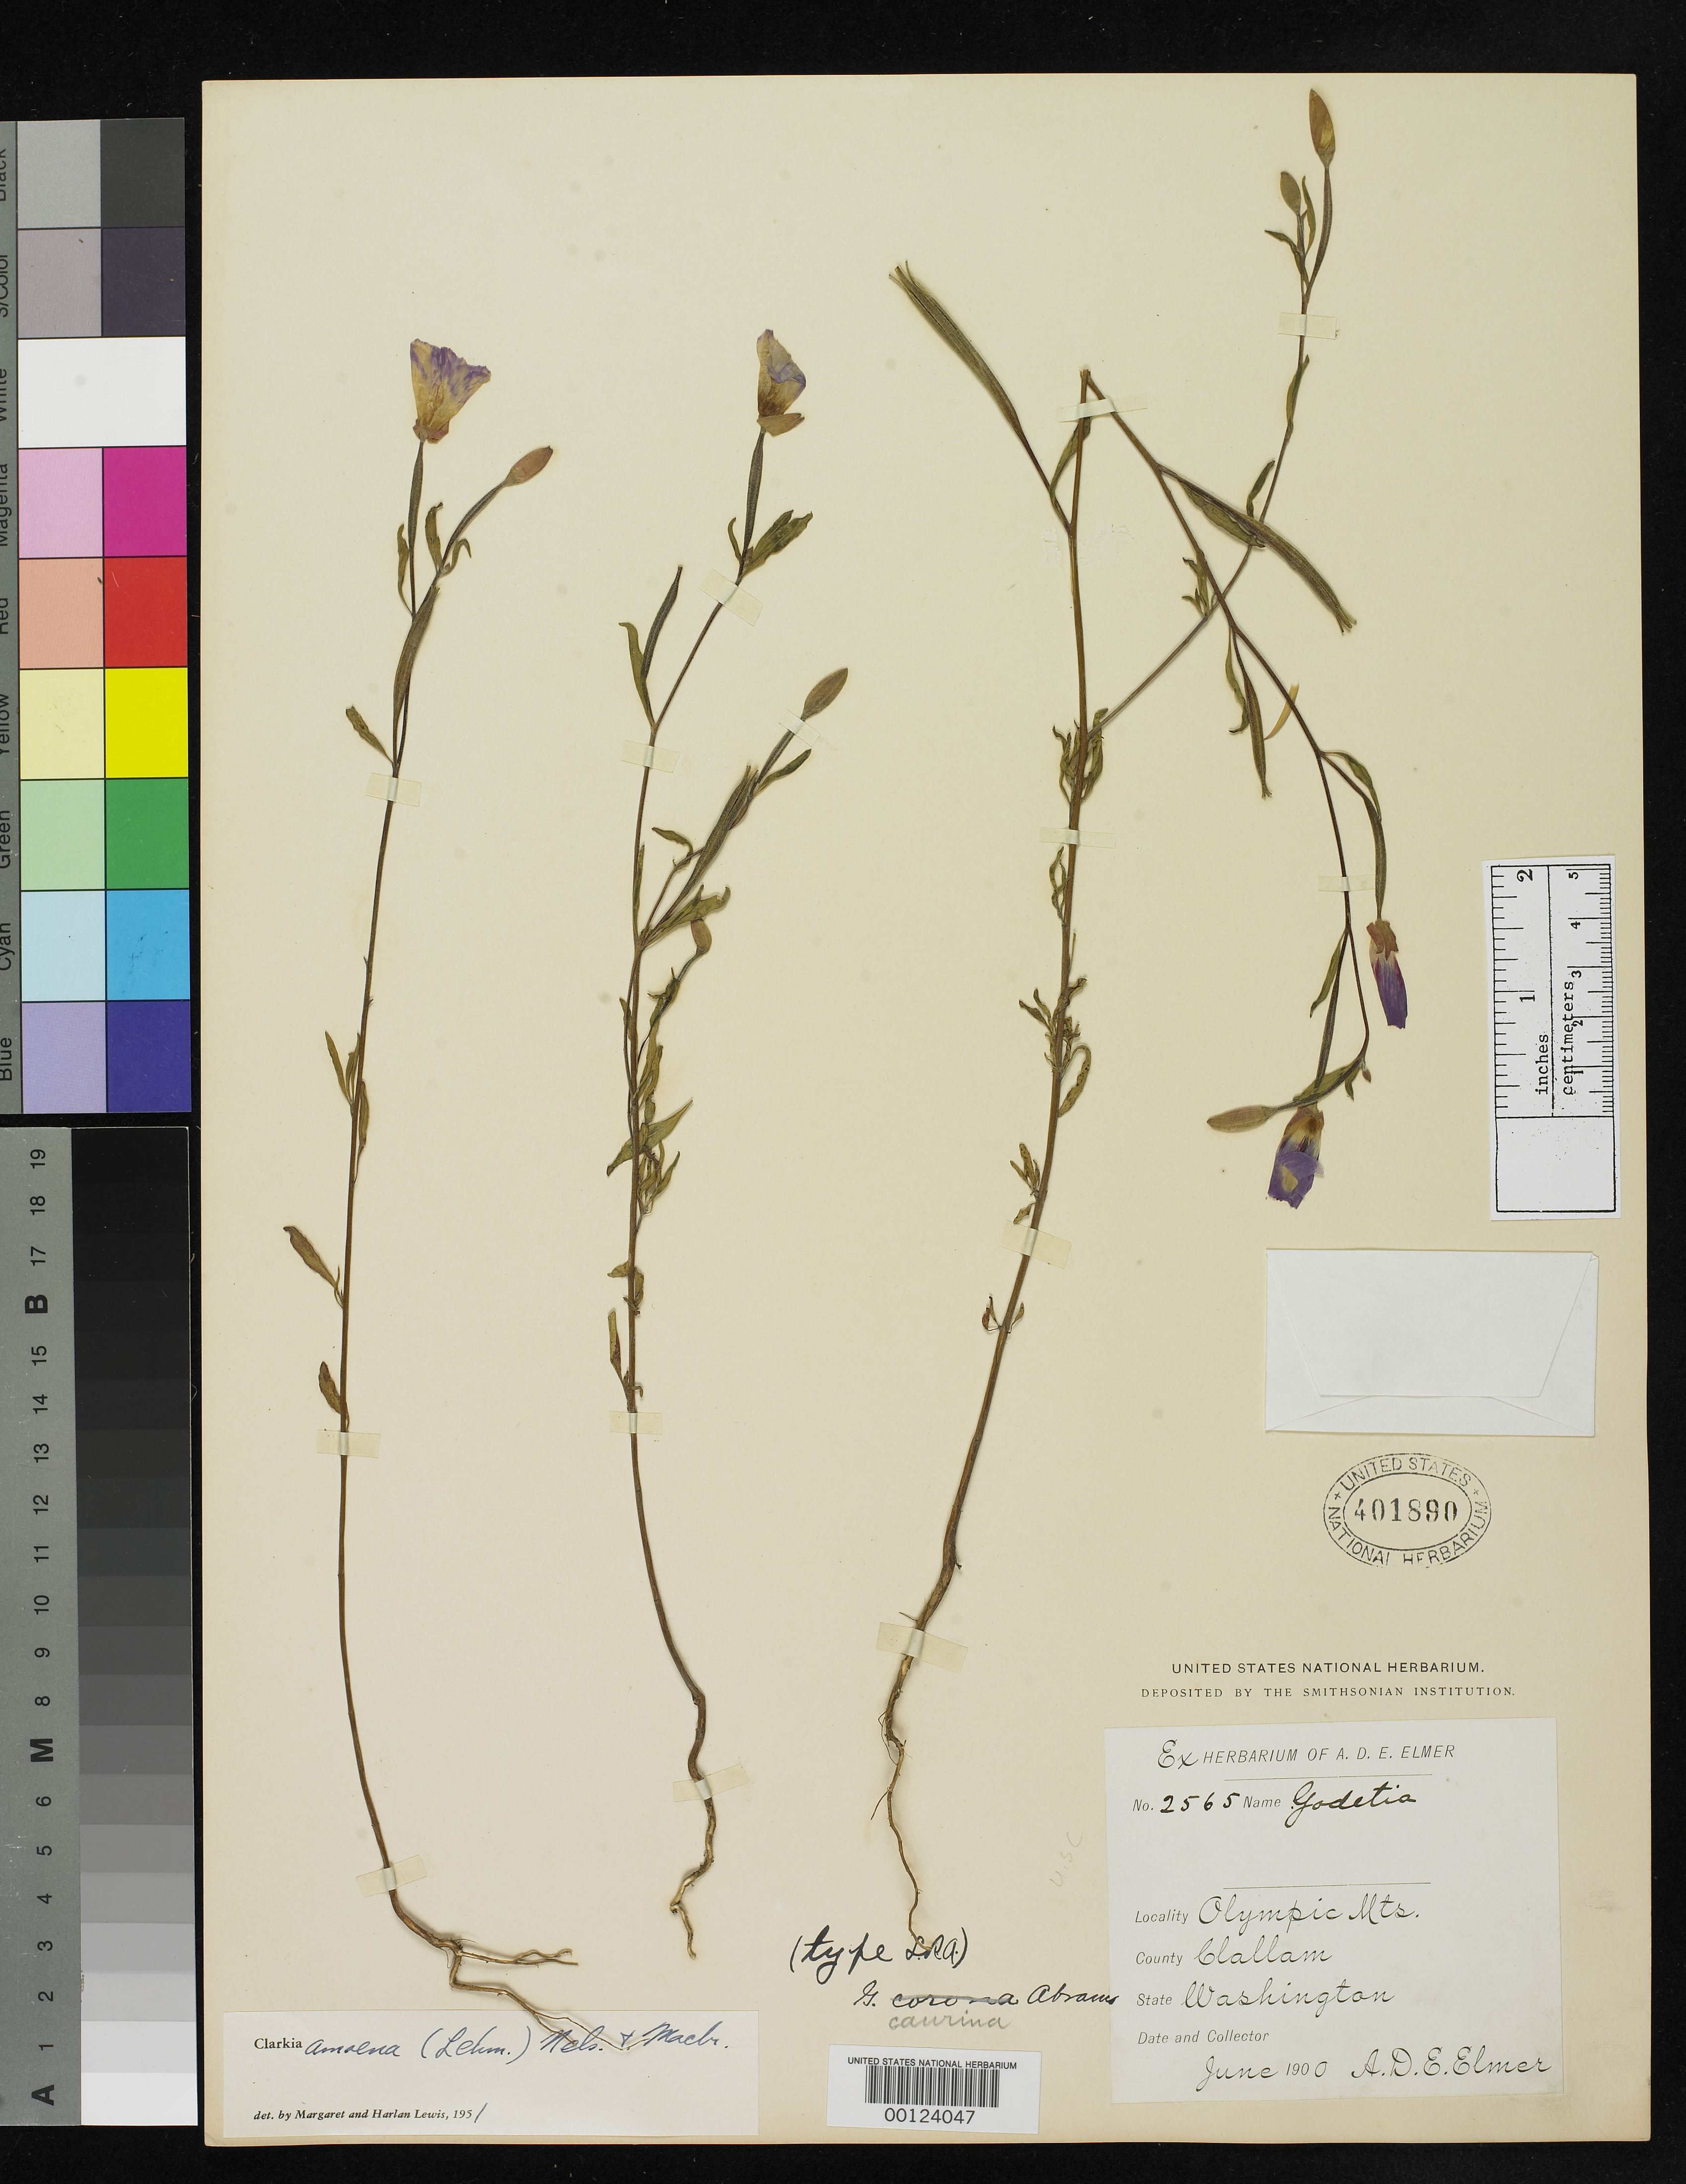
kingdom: Plantae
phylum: Tracheophyta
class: Magnoliopsida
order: Myrtales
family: Onagraceae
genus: Godetia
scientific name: Godetia caurina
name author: Abrams in Piper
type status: Holotype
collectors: A. D. E. Elmer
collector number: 2565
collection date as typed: Jan 1900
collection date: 1900-01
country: United States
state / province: Washington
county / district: Clallam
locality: Olympic Mts.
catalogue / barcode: US 401890